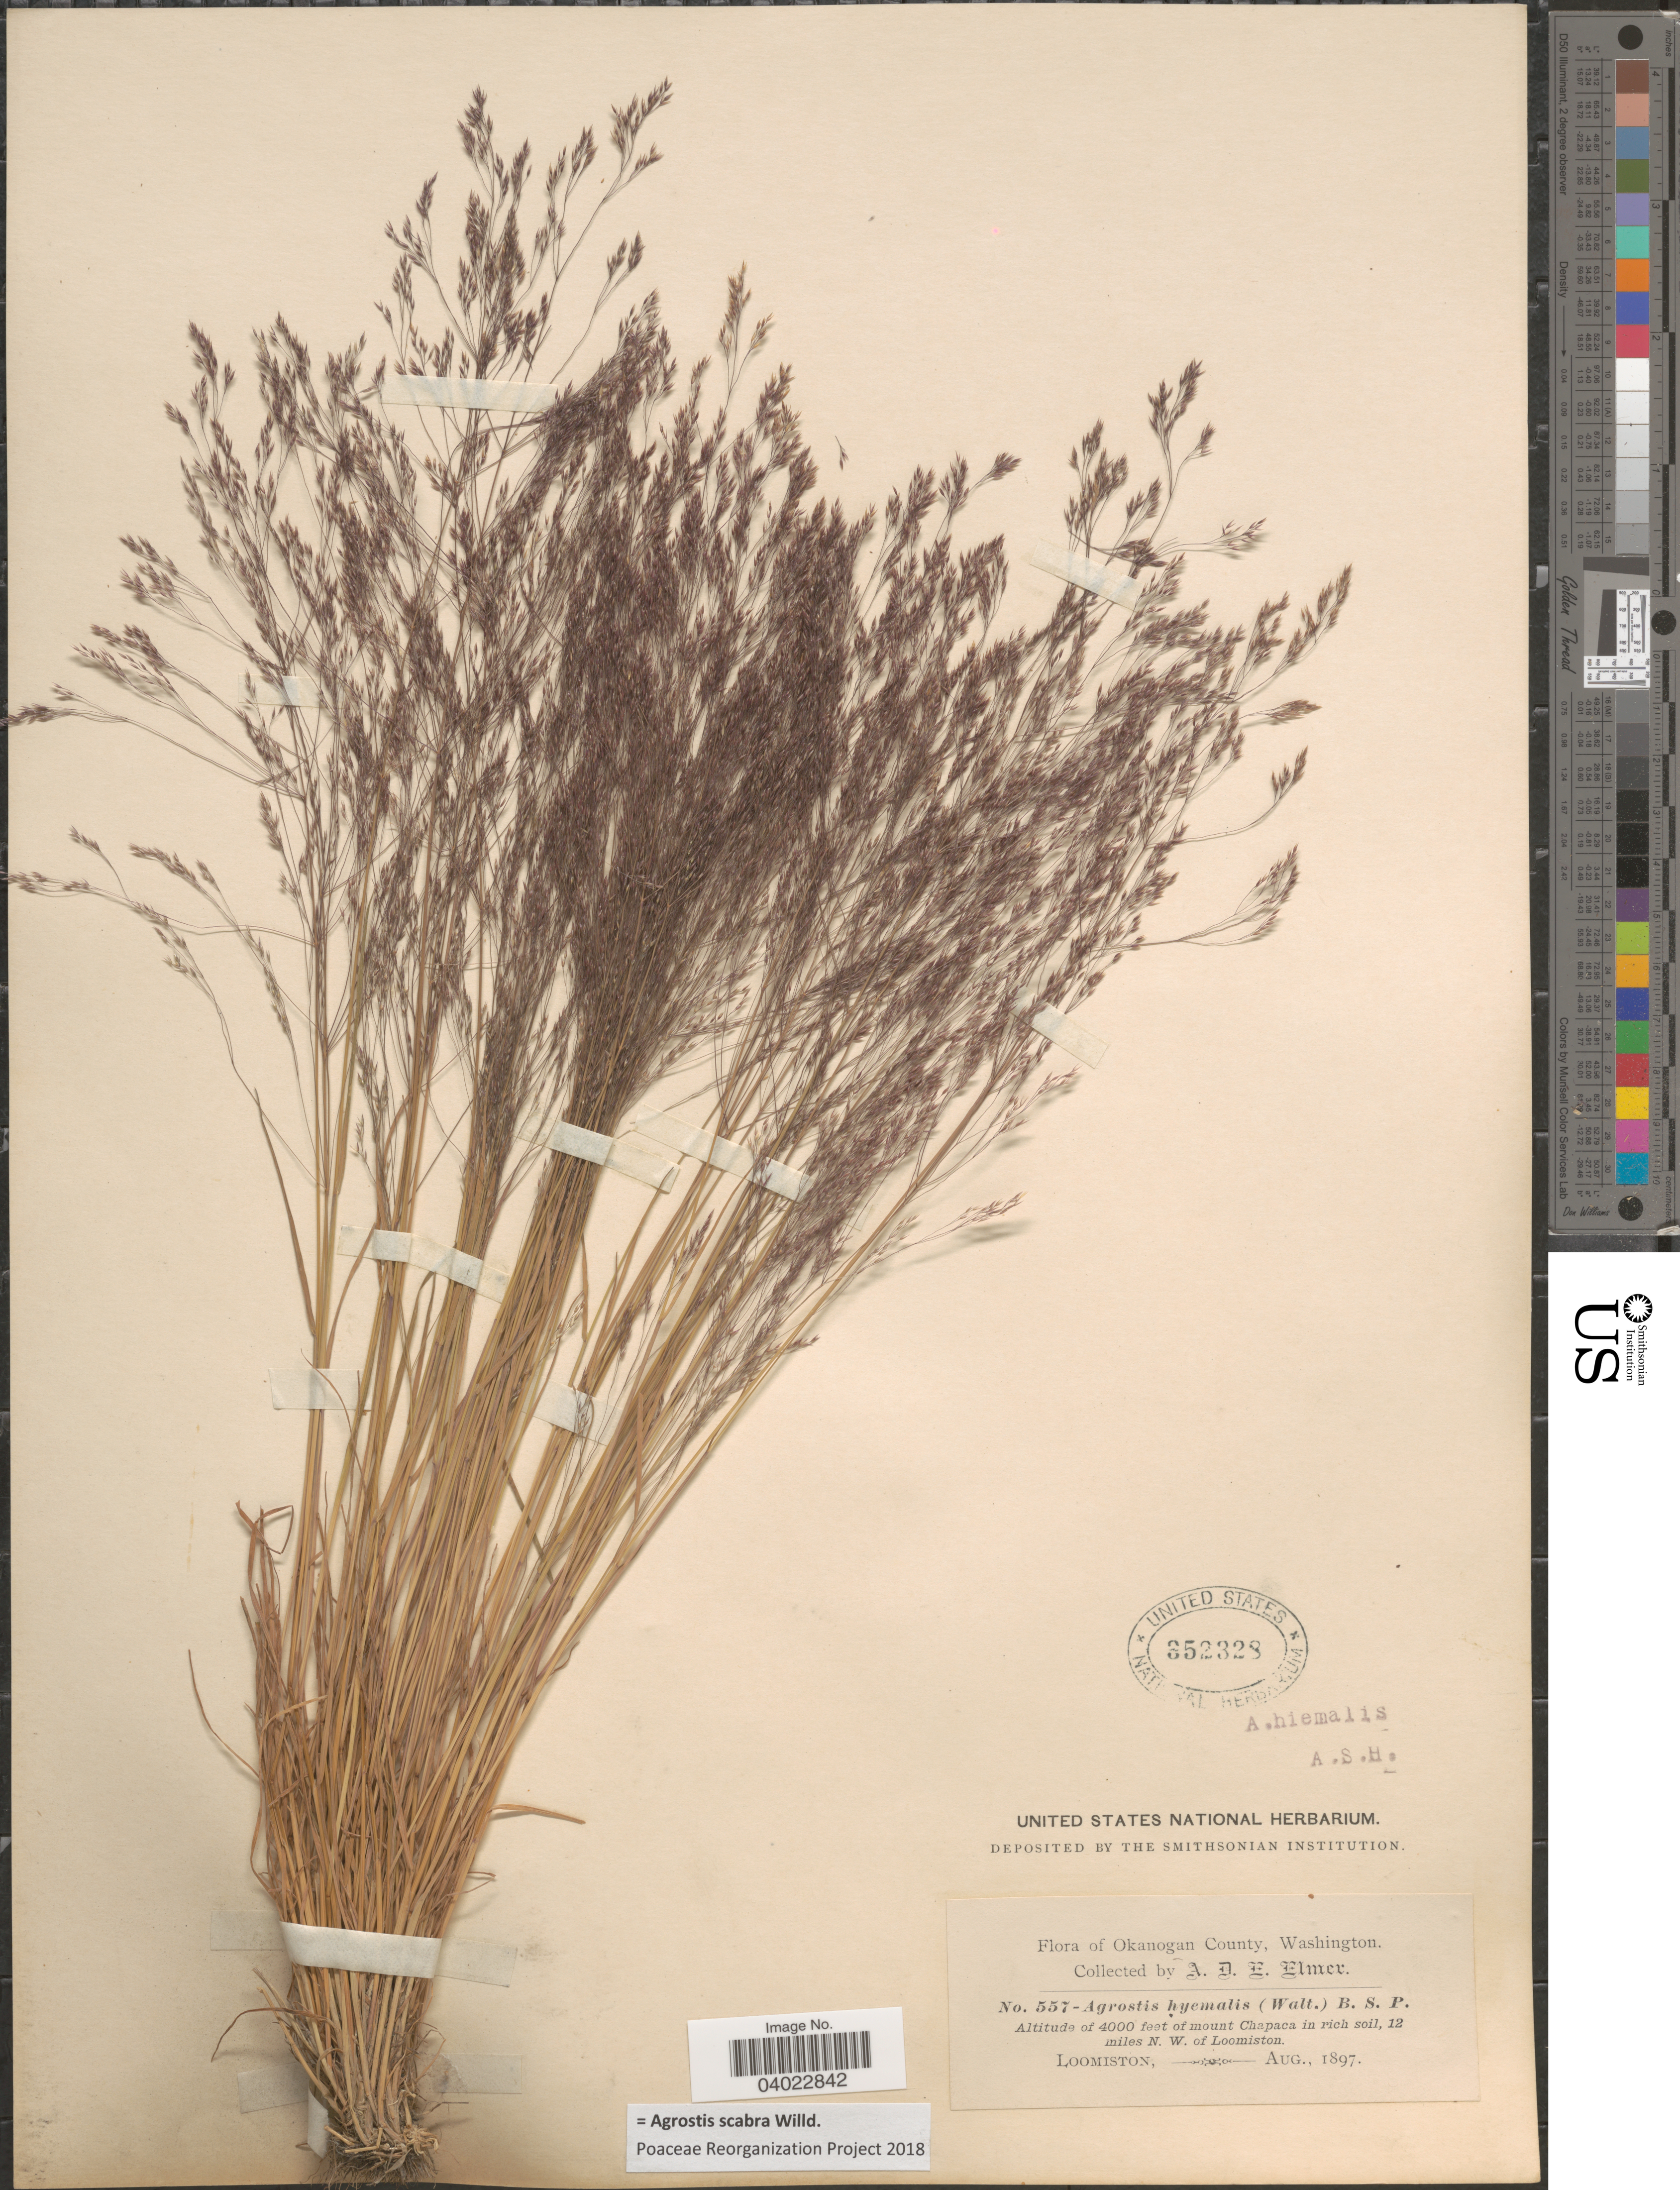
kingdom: Plantae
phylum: Tracheophyta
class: Liliopsida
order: Poales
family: Poaceae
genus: Agrostis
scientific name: Agrostis scabra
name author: Willd.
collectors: A. D. E. Elmer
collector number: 557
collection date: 1897-08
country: United States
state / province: Washington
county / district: Okanogan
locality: Okanogan County. Mount Chapaca in rich soil, 12 miles N. W. of Loomiston. Loomiston.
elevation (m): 1219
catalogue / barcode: US 352328